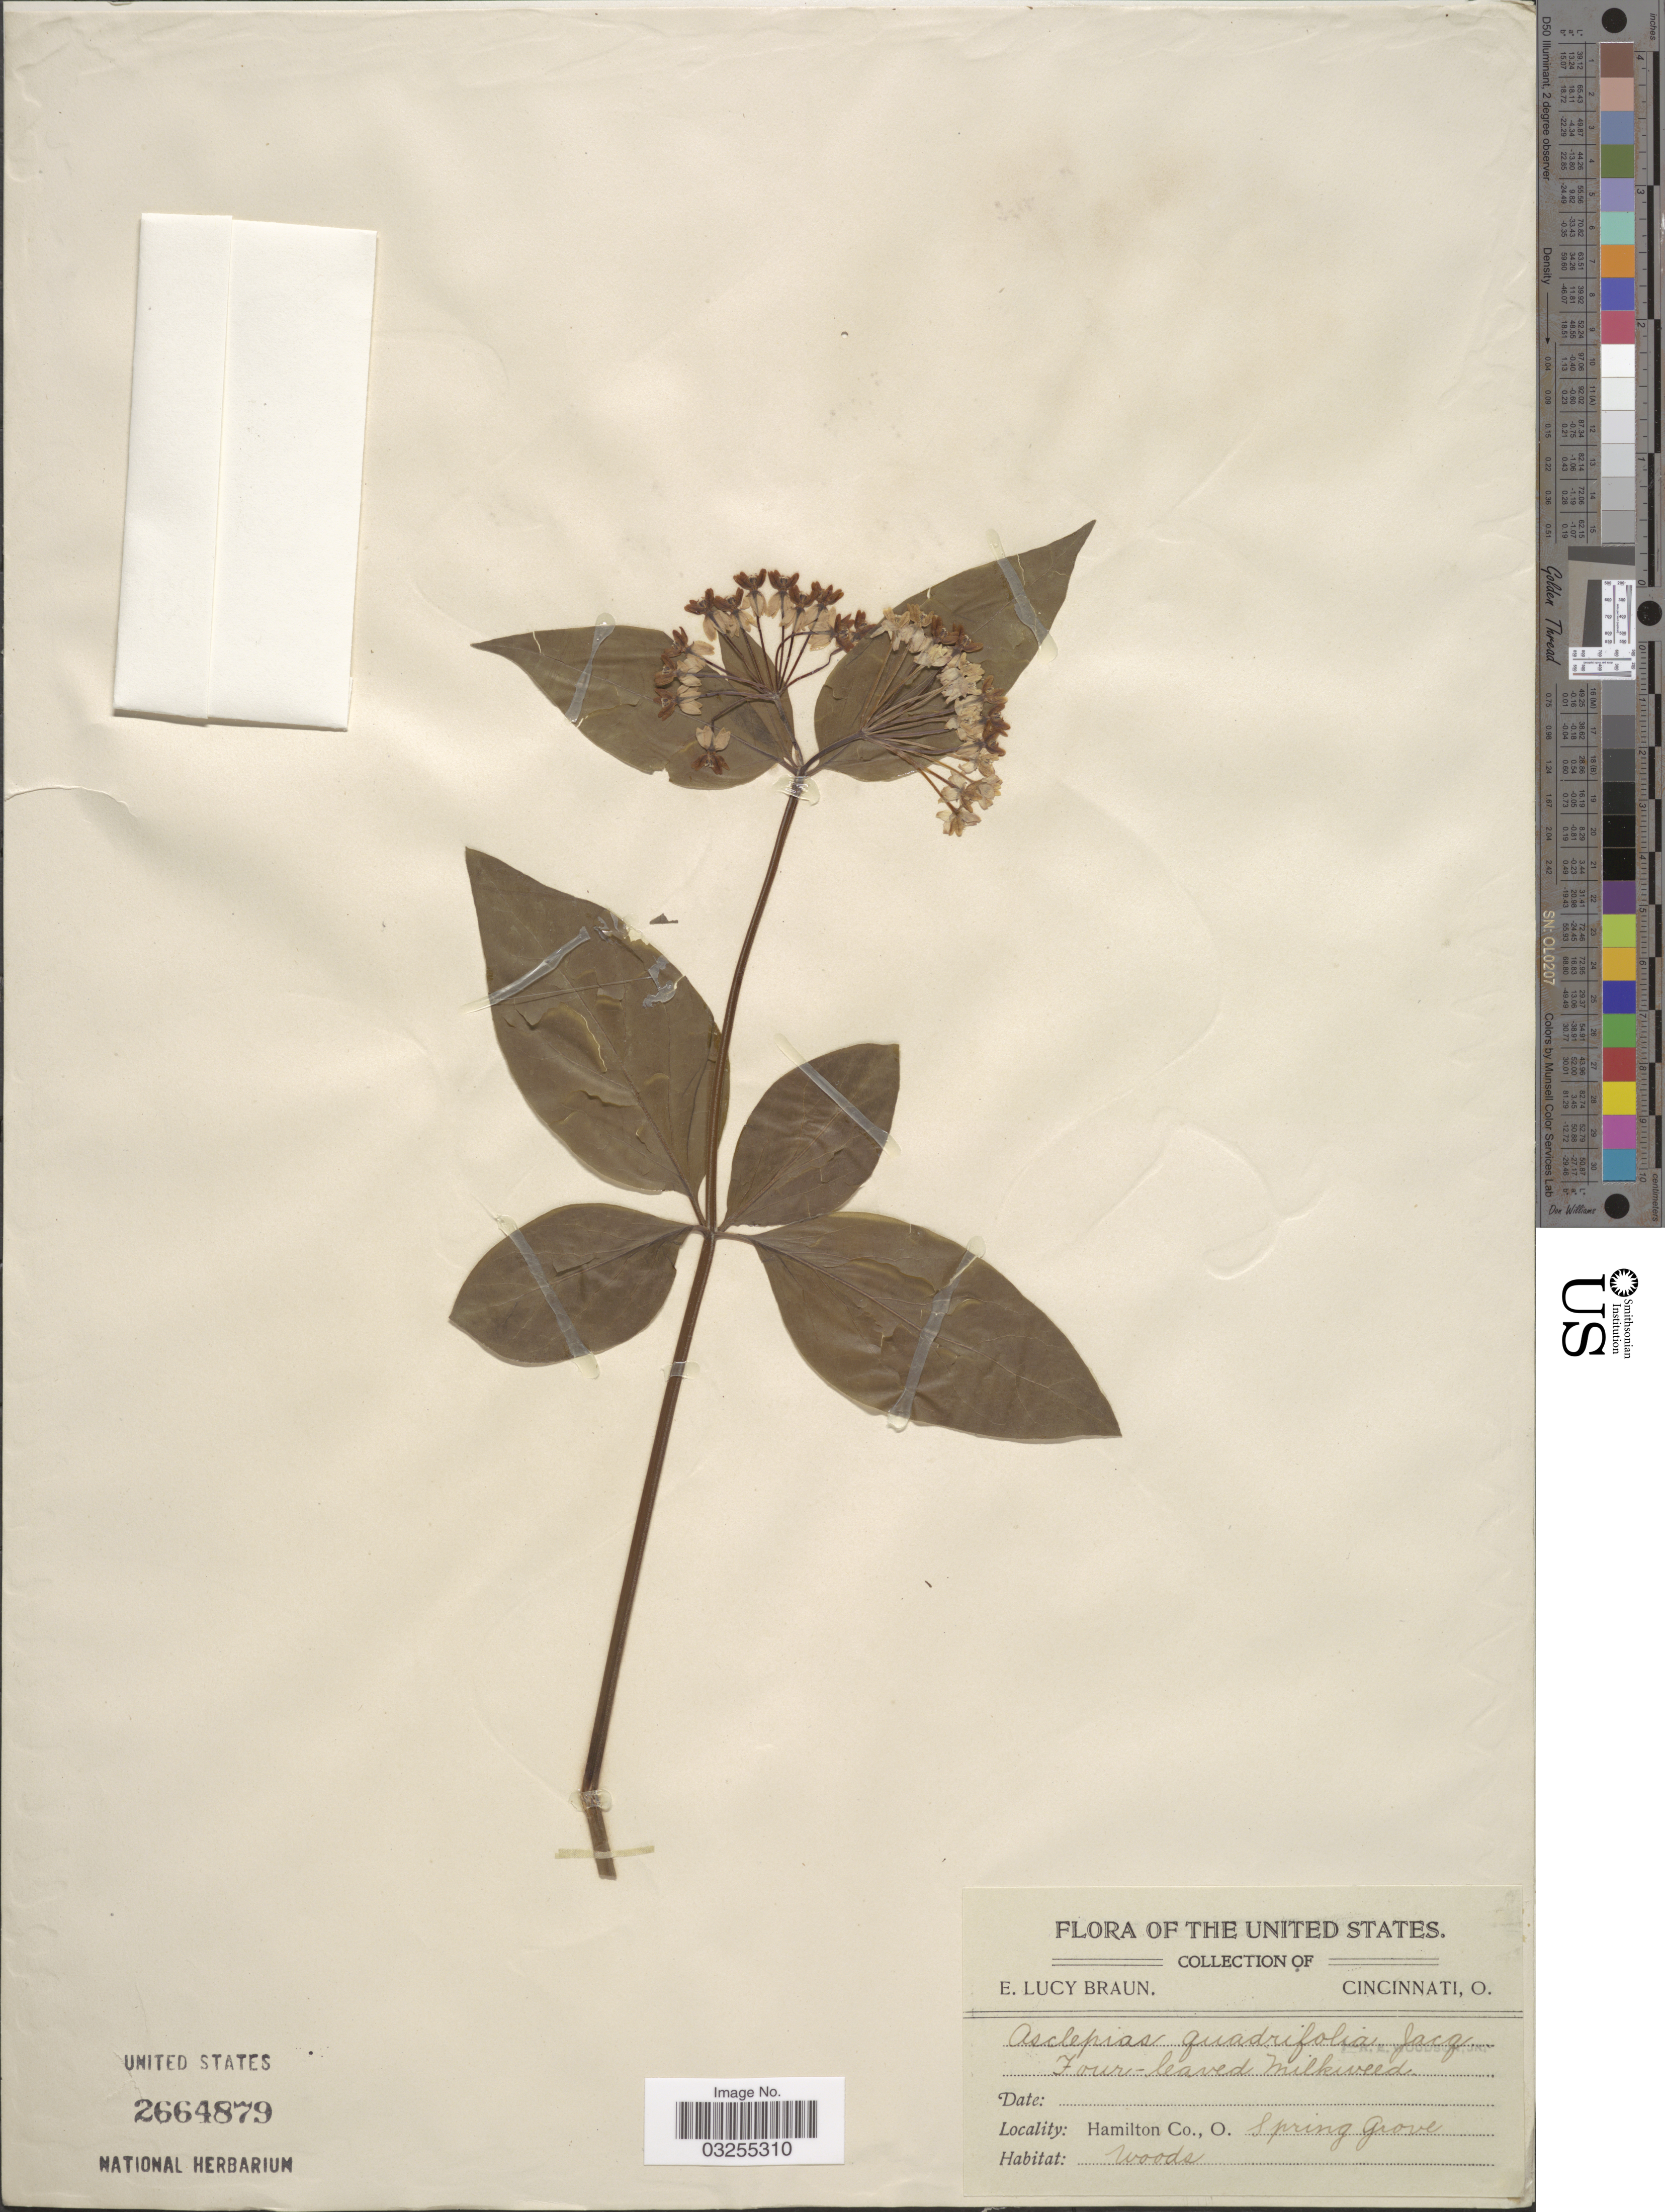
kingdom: Plantae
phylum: Tracheophyta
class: Magnoliopsida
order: Gentianales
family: Apocynaceae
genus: Asclepias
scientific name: Asclepias quadrifolia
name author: Jacq.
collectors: E. Braun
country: United States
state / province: Ohio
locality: Hamilton Co. Spring Grove.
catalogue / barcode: US 2664879